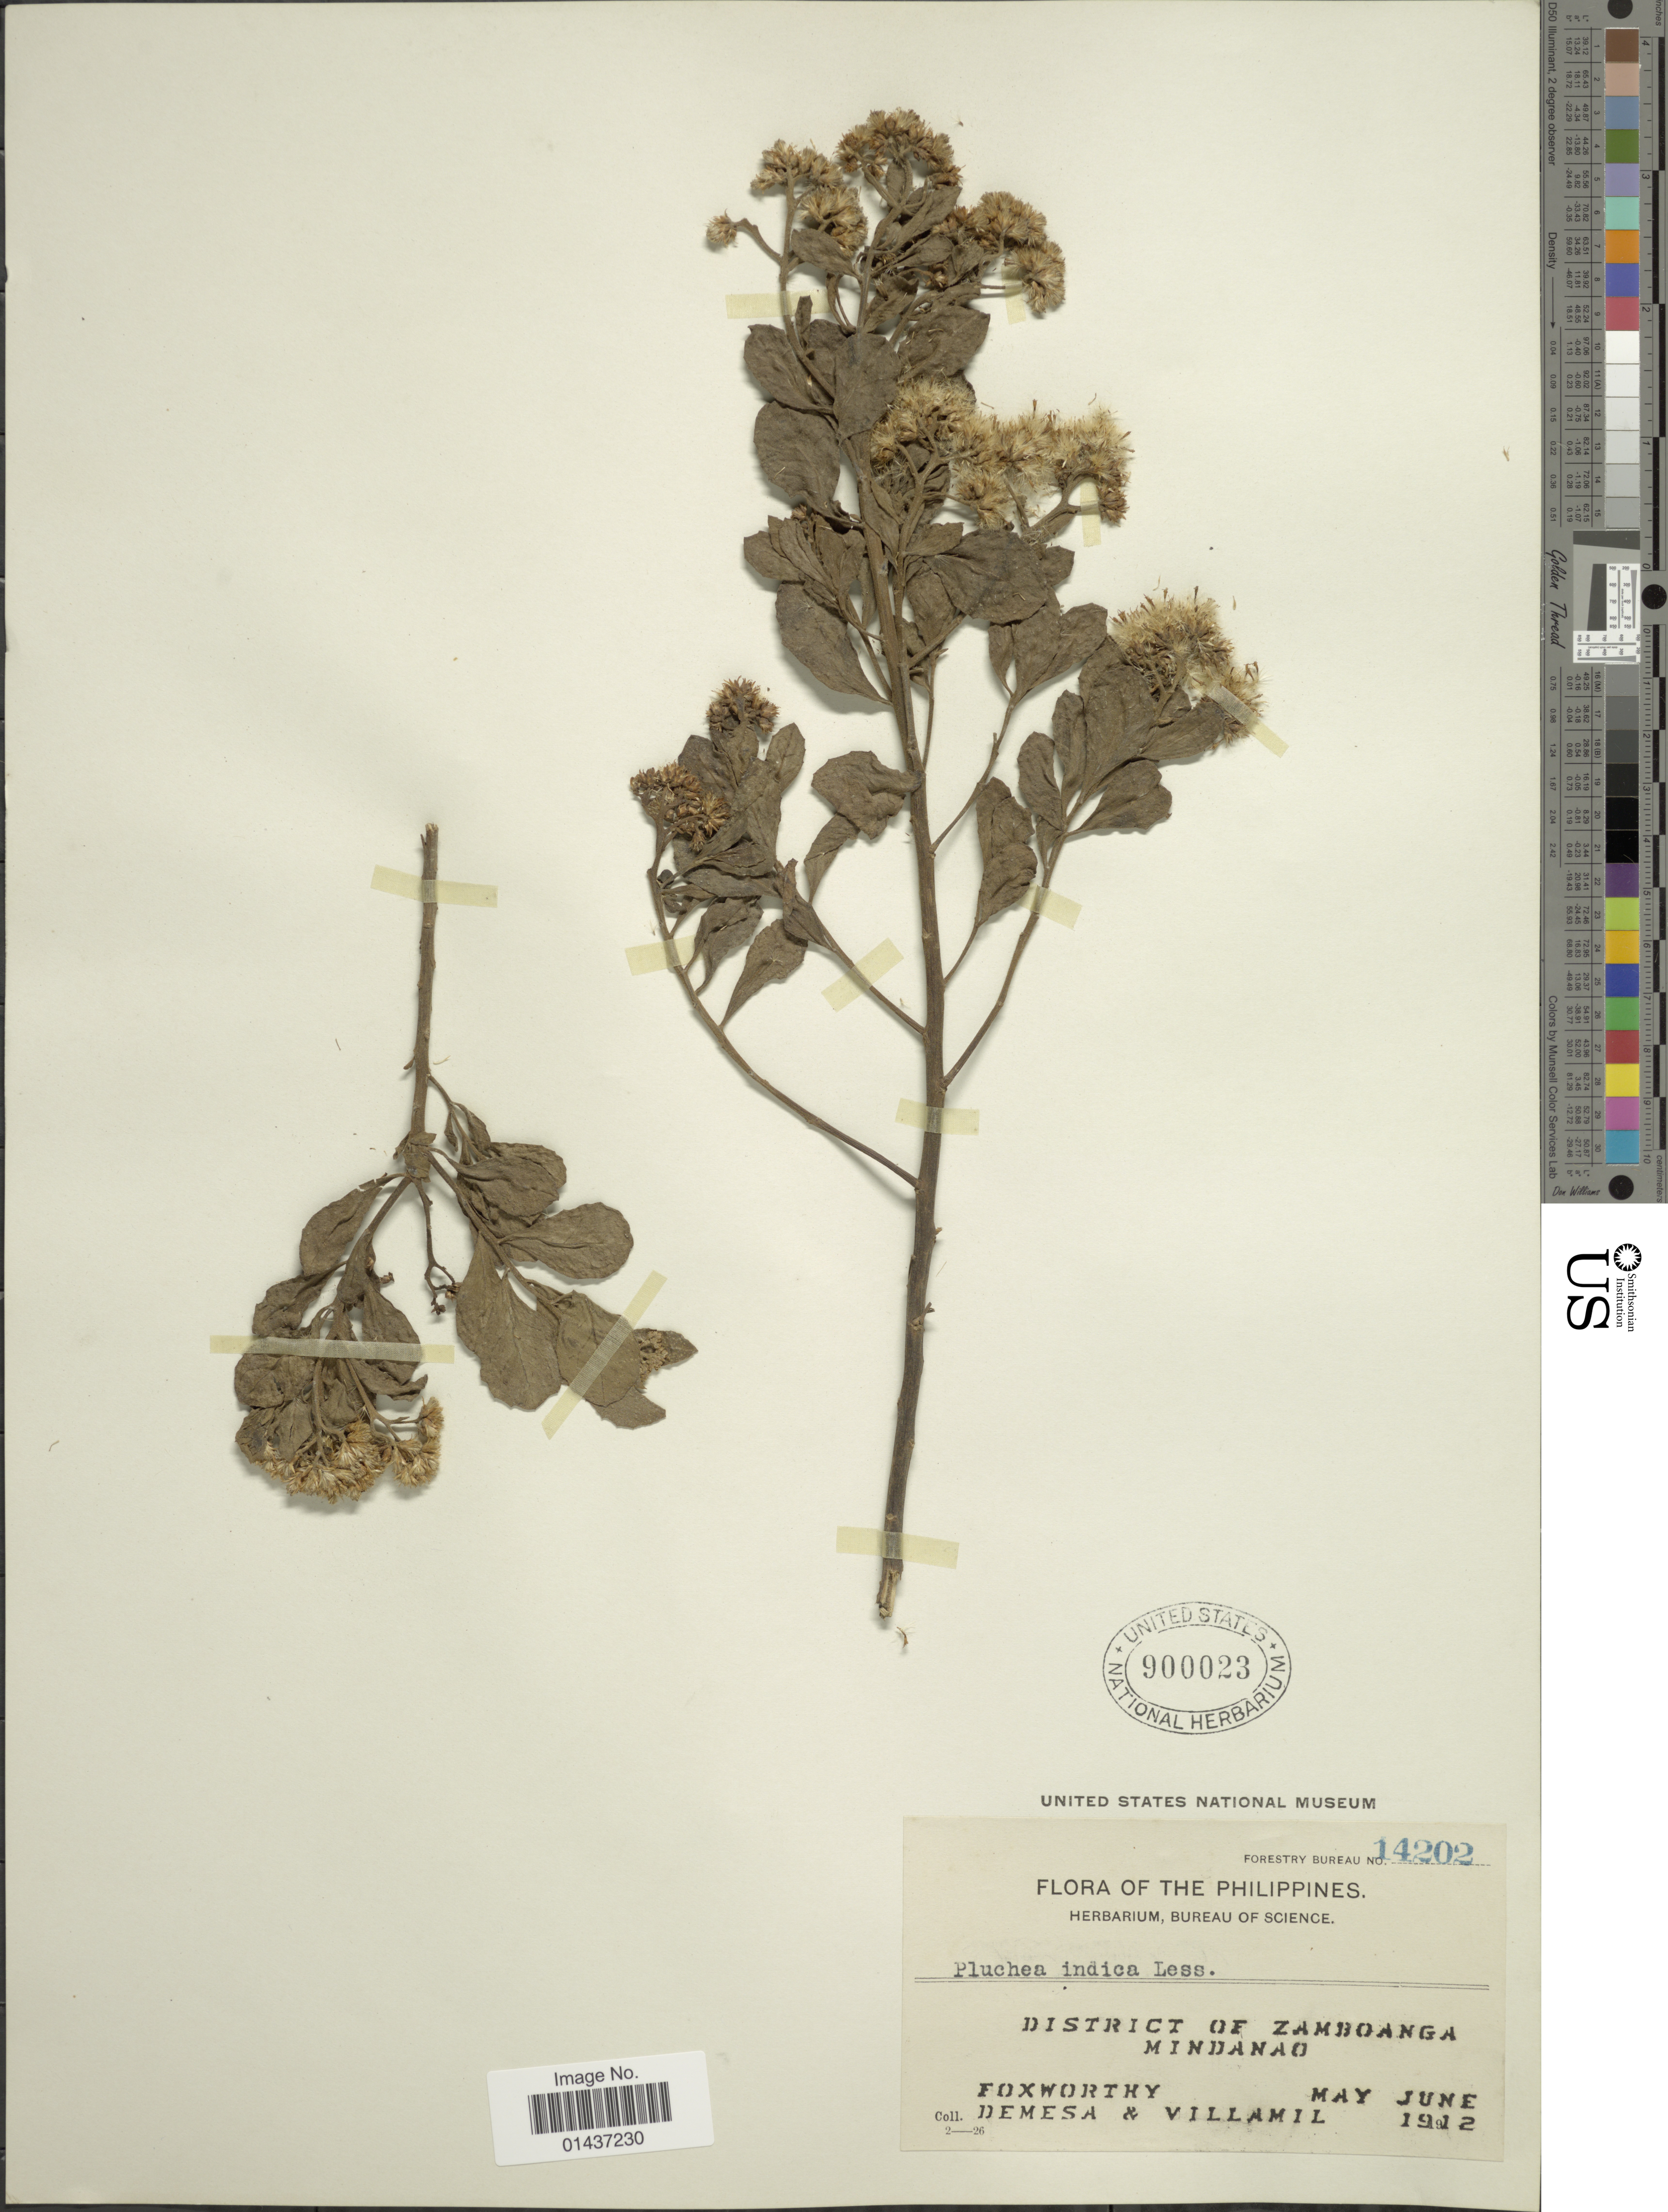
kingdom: Plantae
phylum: Tracheophyta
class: Magnoliopsida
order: Asterales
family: Asteraceae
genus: Pluchea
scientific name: Pluchea indica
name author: (L.) Less.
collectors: Foxworthy, A. Demesa & A. Villamil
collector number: Forestry Bureau 14202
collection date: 1912-05/1912-06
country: Philippines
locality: District of Zamboanga, Mindanao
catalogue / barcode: US 900023